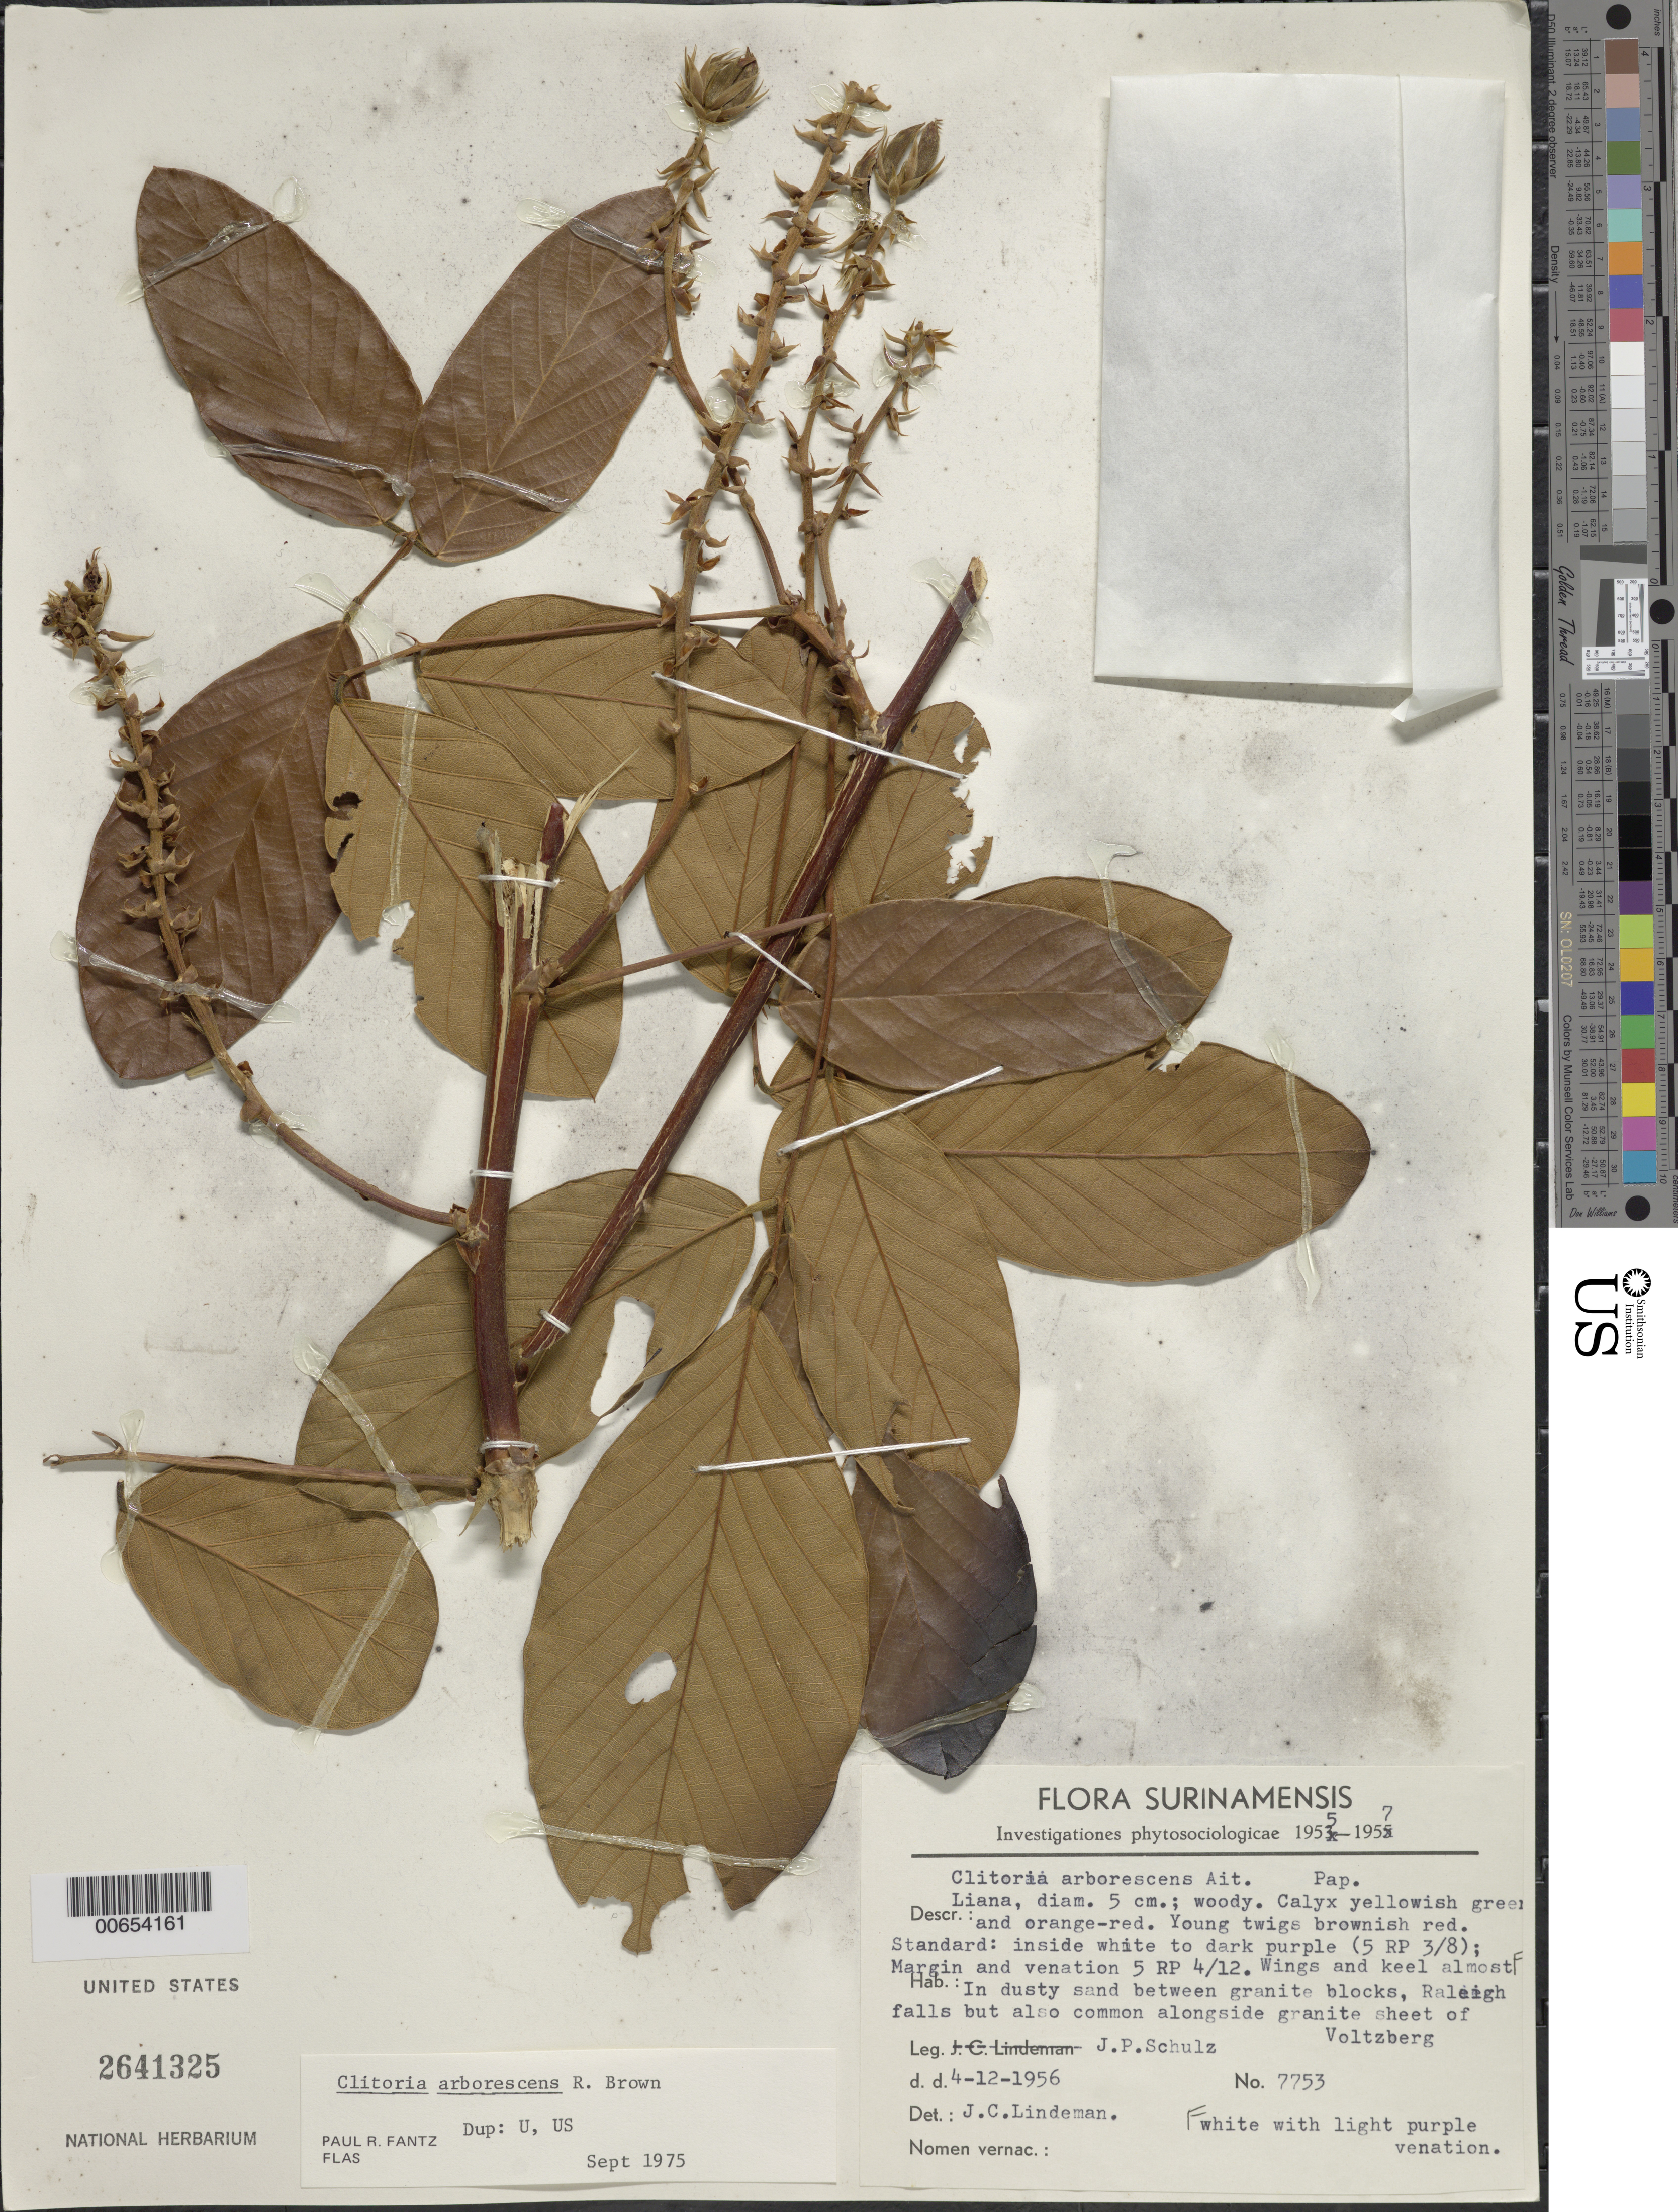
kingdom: Plantae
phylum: Tracheophyta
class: Magnoliopsida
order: Fabales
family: Fabaceae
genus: Clitoria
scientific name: Clitoria arborescens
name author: R. Br.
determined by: Fantz, P. R., (FLAS), University of Florida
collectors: J. P. Schulz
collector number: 7753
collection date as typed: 4-Dec-56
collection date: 1956-12-04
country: Suriname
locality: Raleigh Falls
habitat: Dusty sand bet. granite blocks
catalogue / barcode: US 2641325